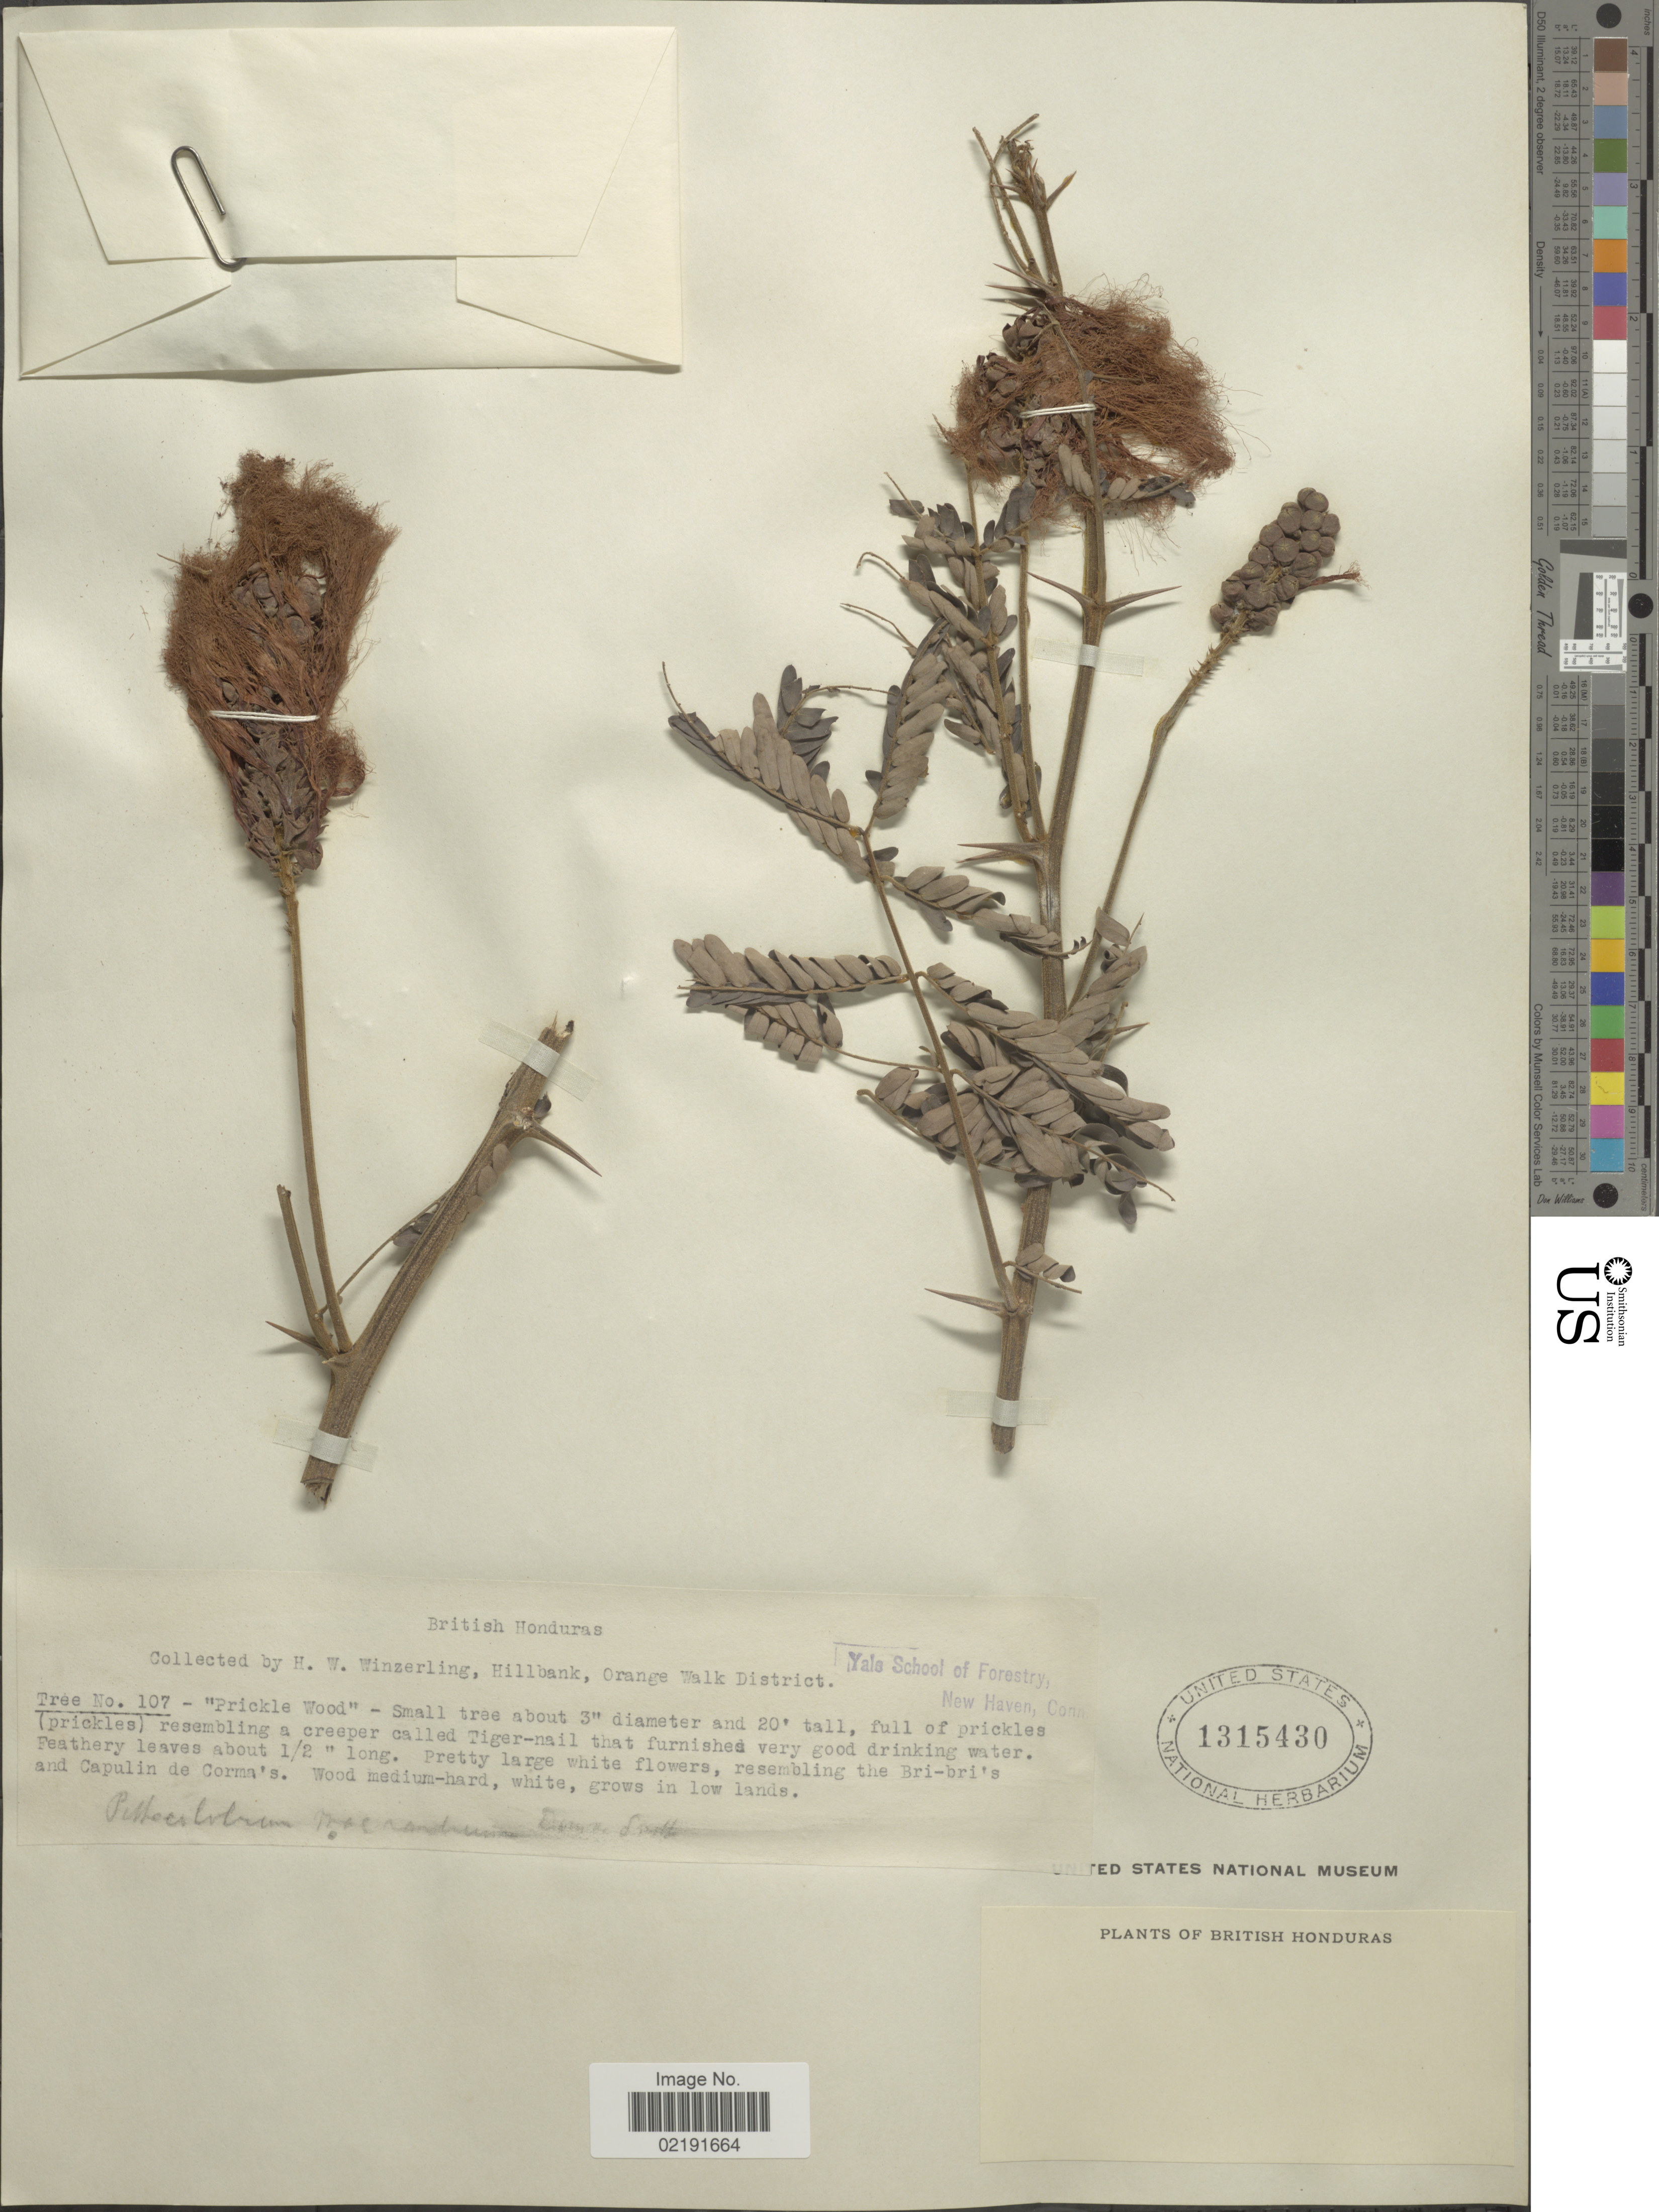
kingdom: Plantae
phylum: Tracheophyta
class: Magnoliopsida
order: Fabales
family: Fabaceae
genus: Pithecellobium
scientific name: Pithecellobium macrandrium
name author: Donn. Sm.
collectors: H. Winzerling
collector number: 107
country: Belize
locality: British Honduras, Hillbank, Orange Walk District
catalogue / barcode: US 1315430